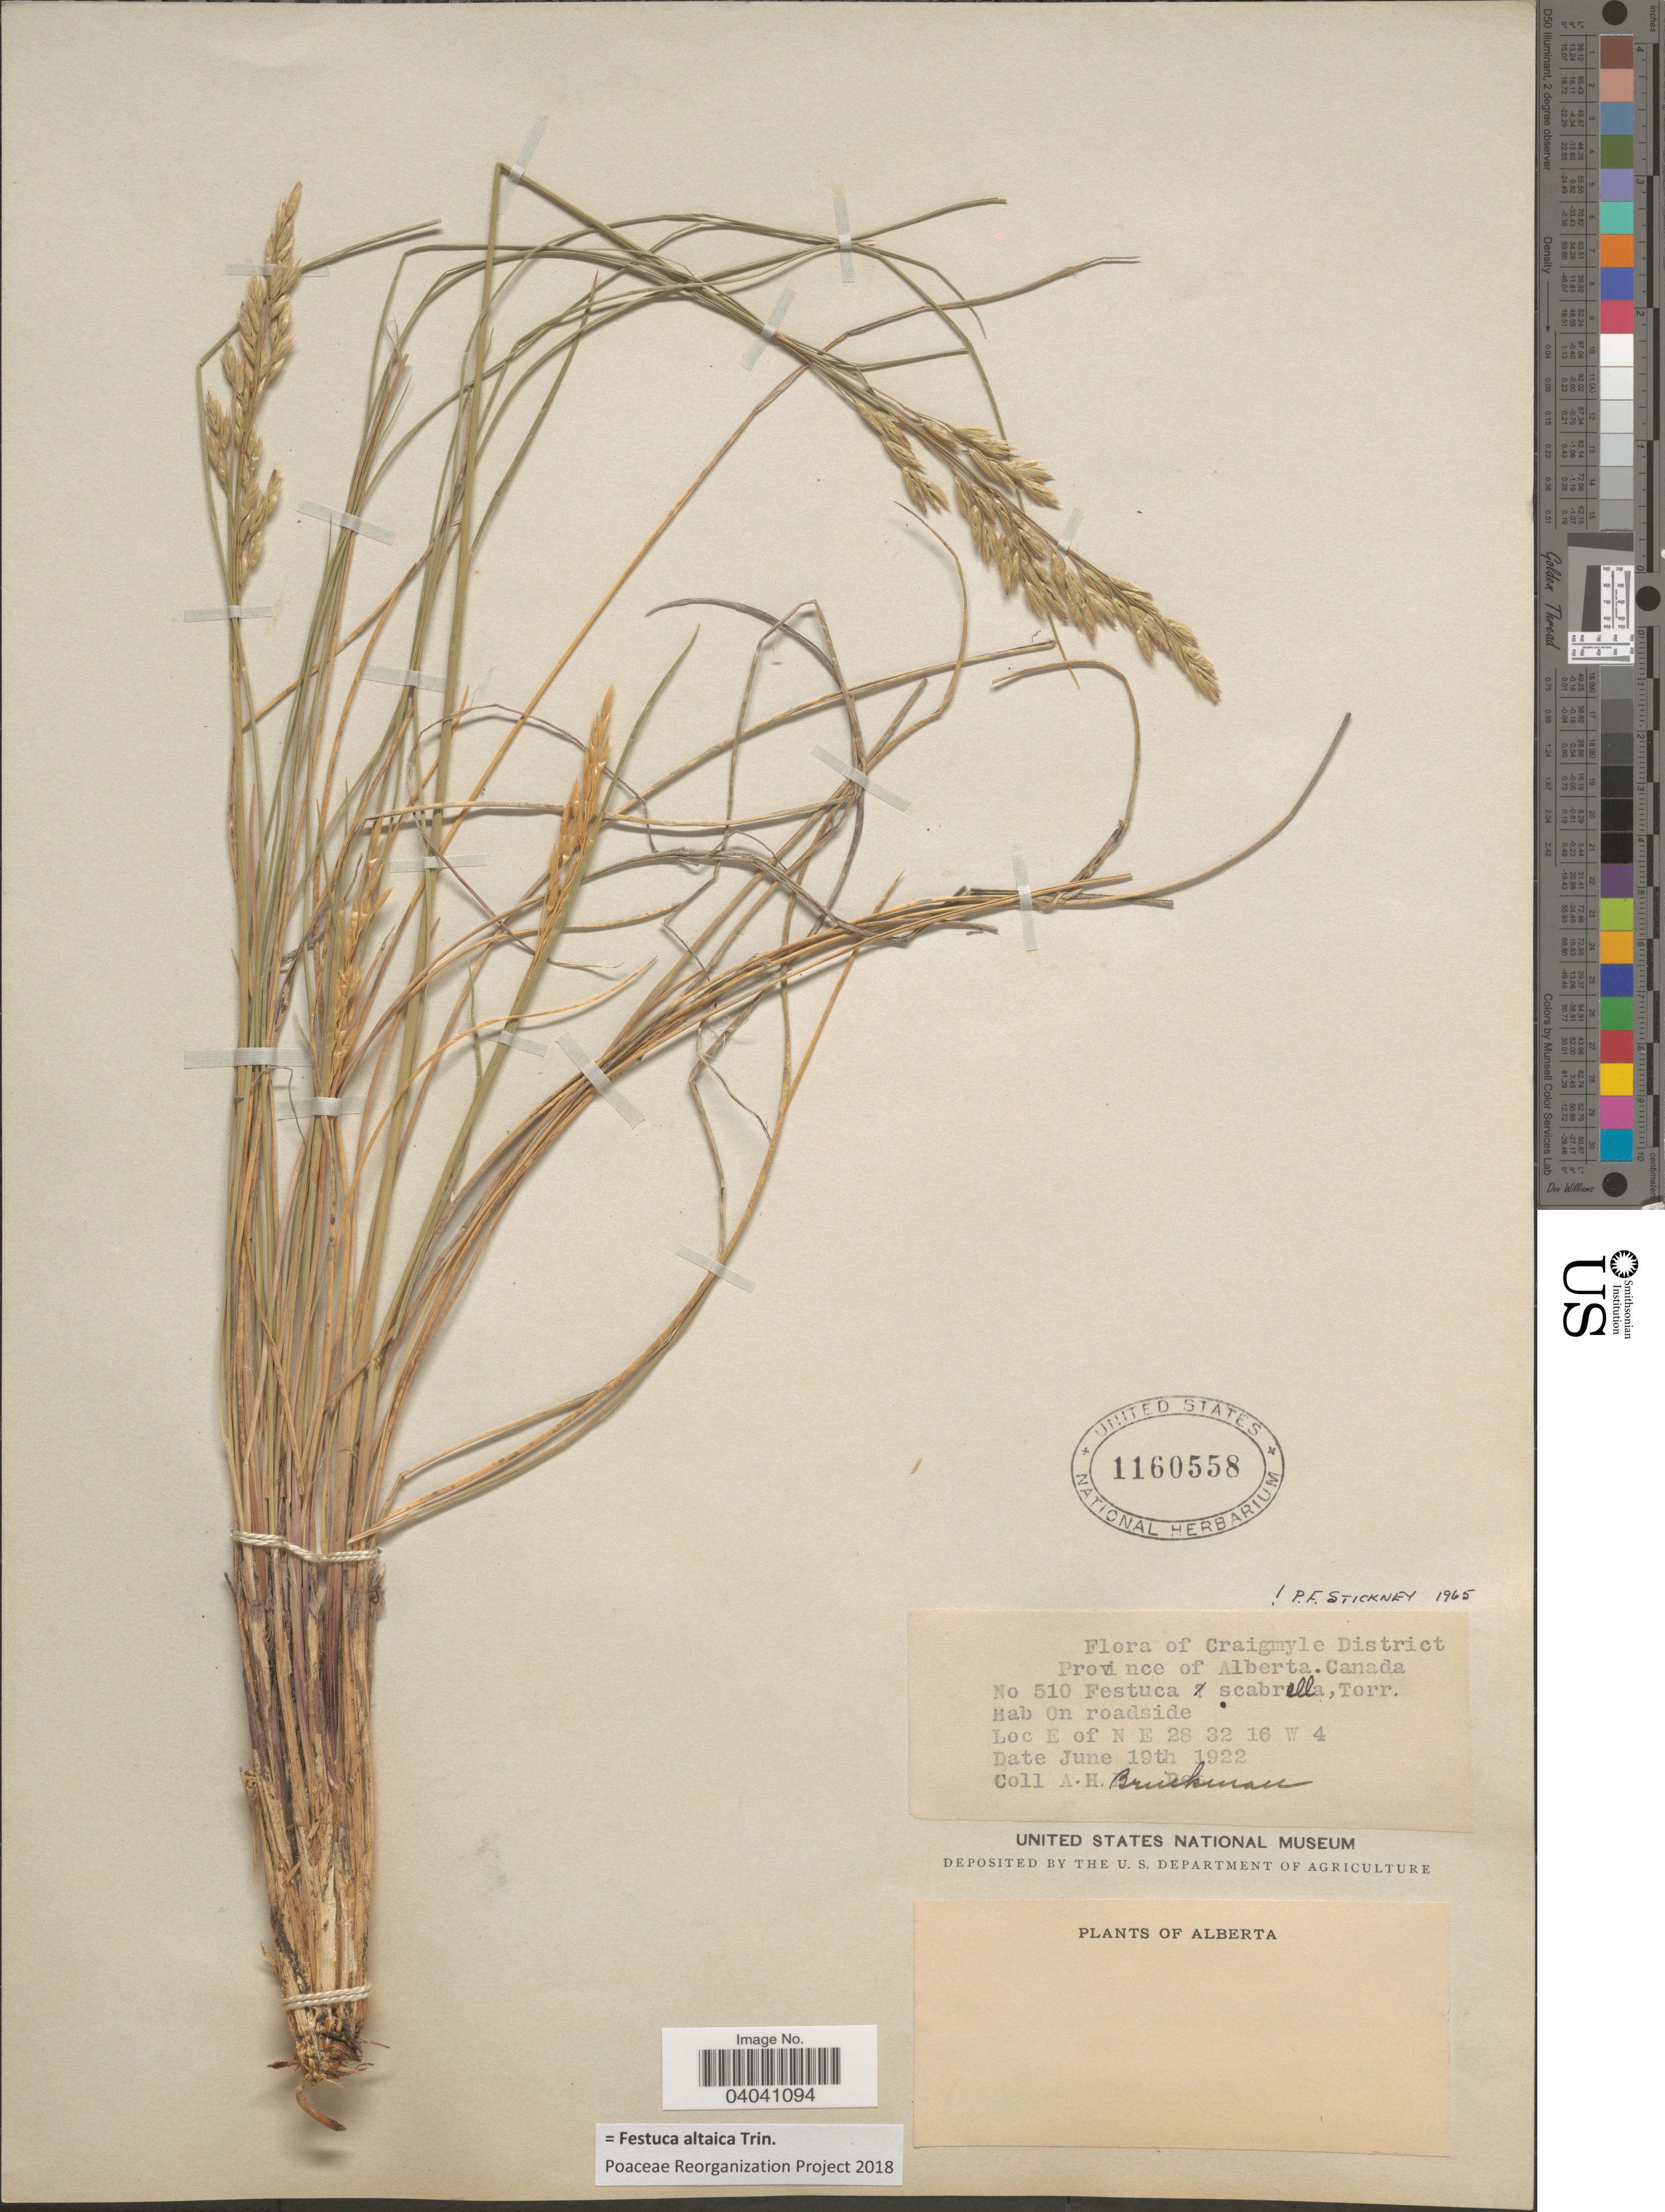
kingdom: Plantae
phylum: Tracheophyta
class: Liliopsida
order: Poales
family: Poaceae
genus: Festuca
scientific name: Festuca altaica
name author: Trin.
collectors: A. Brinkman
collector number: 510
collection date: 1922-06-19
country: Canada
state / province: Alberta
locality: Craigmyle District. E of N E 28 32 16 W 4.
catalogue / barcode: US 1160558